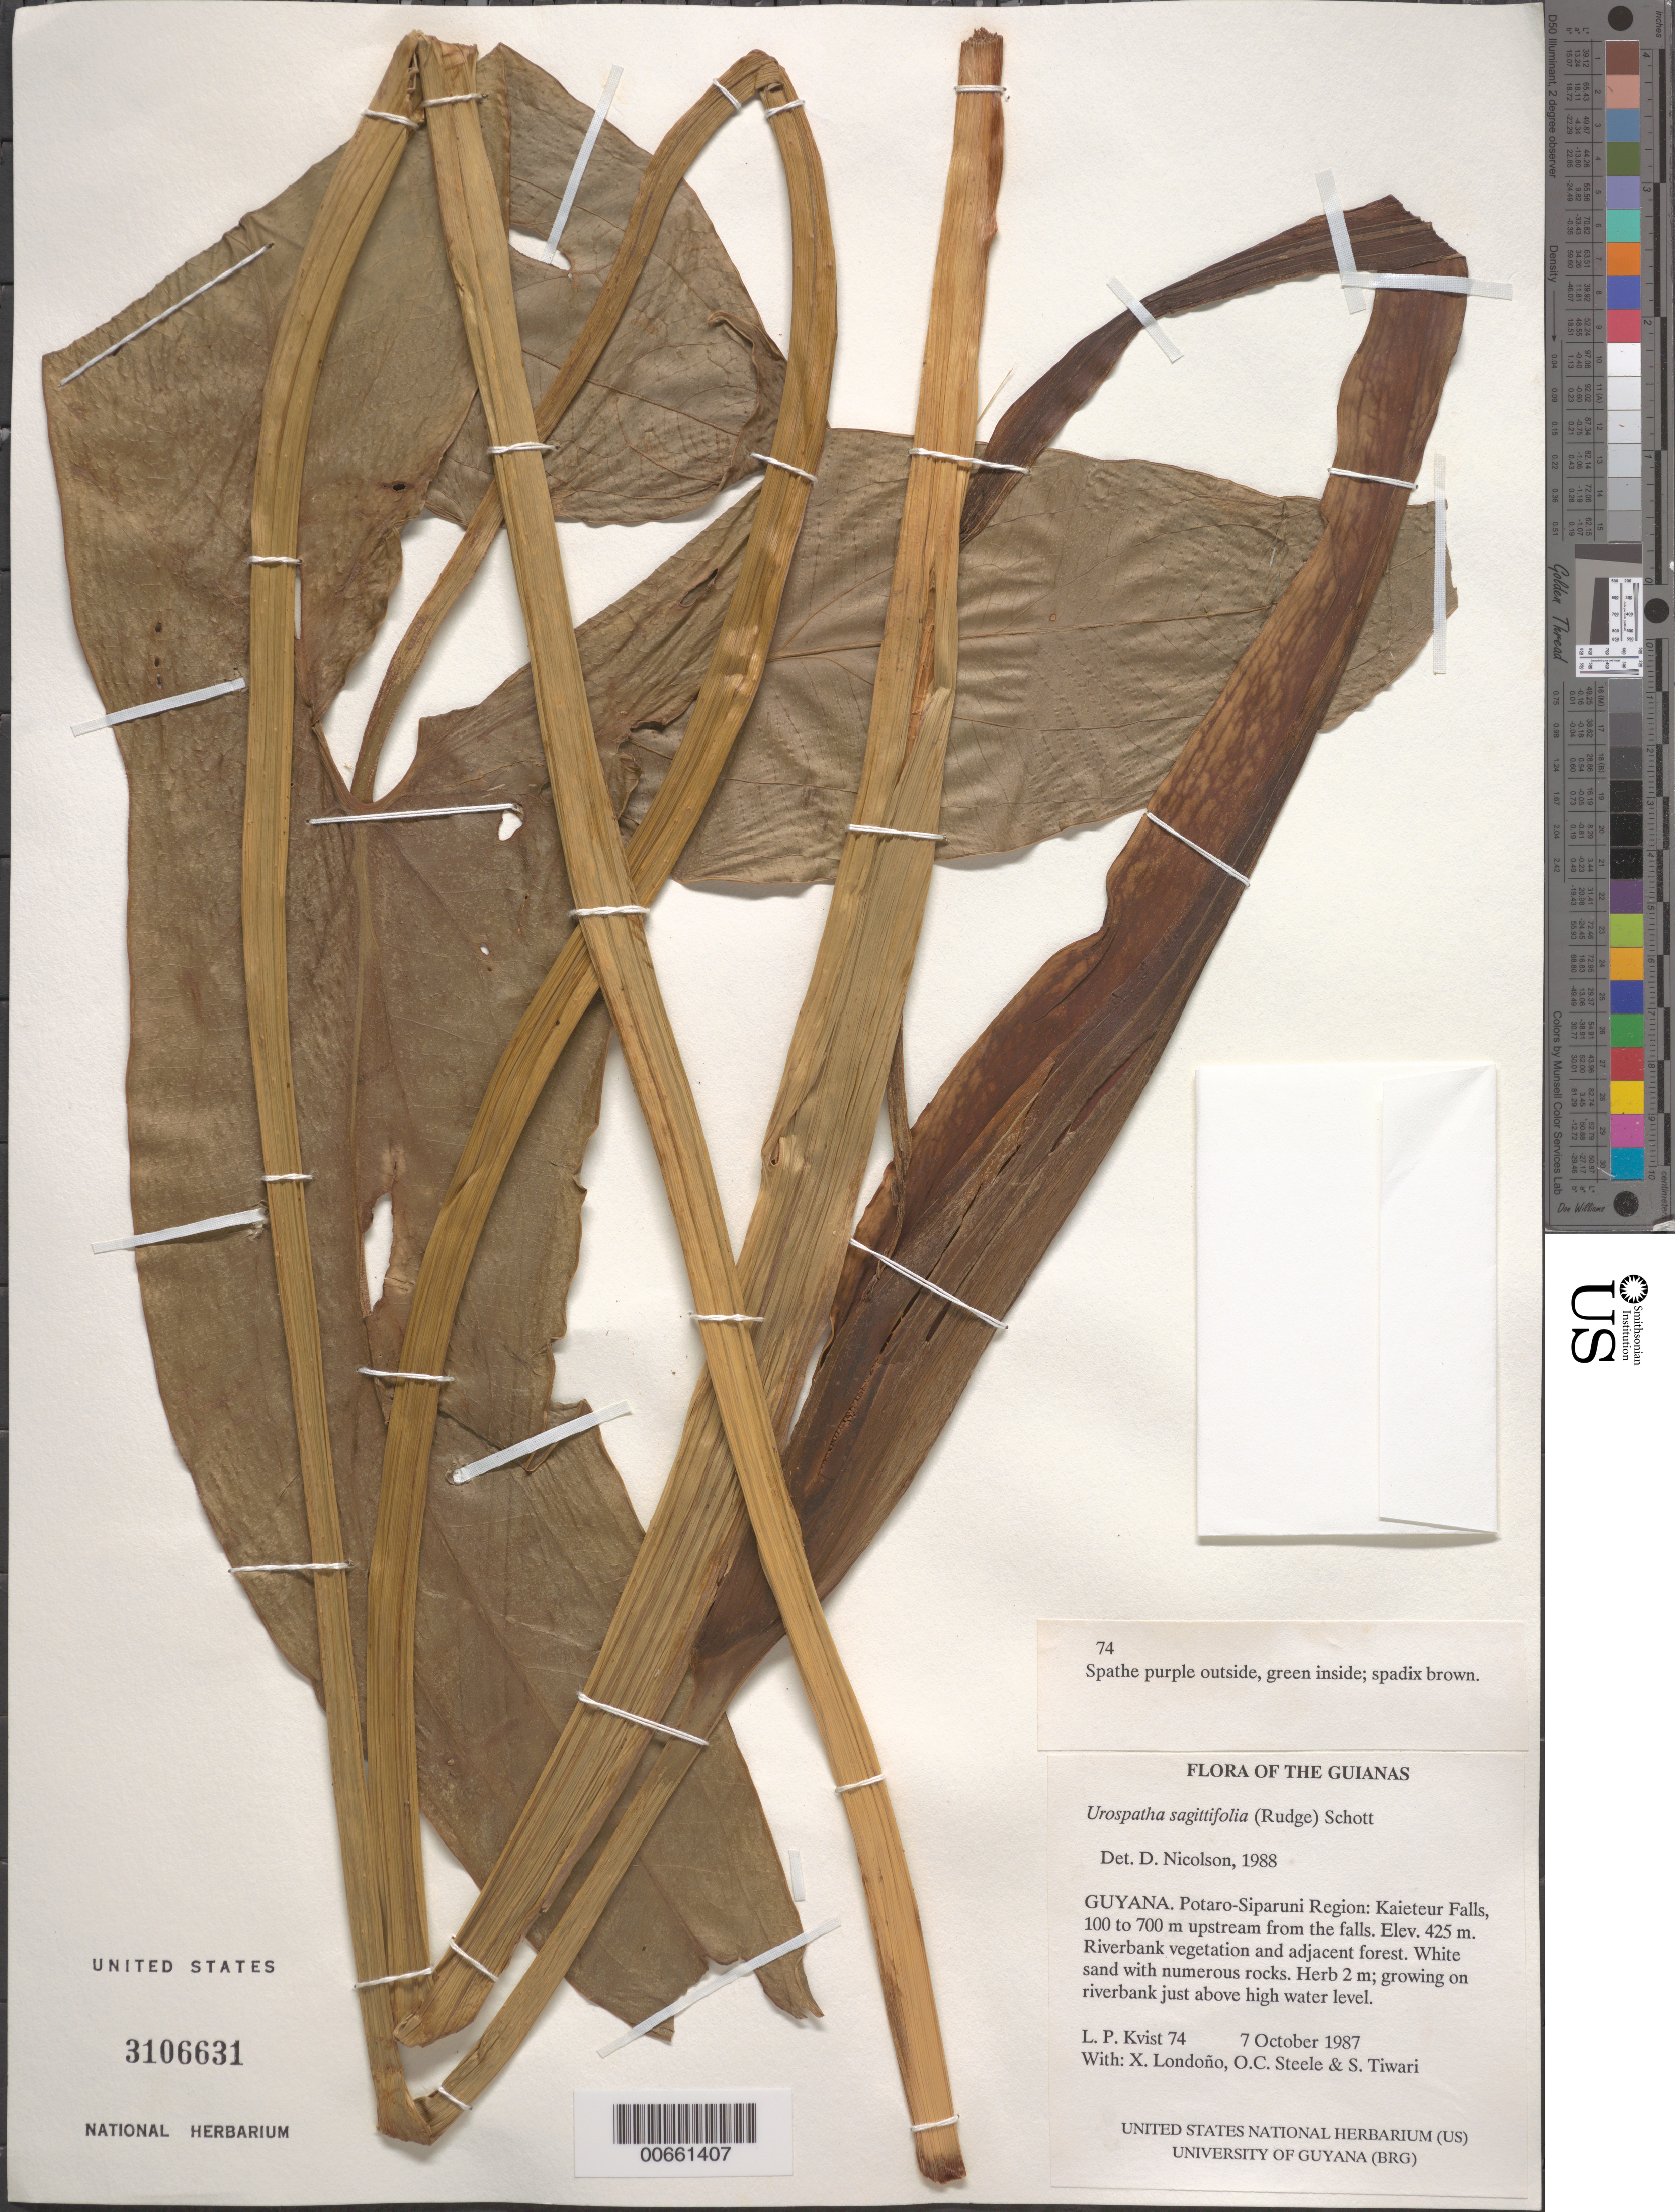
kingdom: Plantae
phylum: Tracheophyta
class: Liliopsida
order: Alismatales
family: Araceae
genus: Urospatha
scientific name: Urospatha sagittifolia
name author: (Rudge) Schott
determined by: Nicolson, Dan H.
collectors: L. P. Kvist, X. Londoño, O. C. Steele & S. Tiwari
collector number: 74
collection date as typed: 7 October 1987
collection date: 1987-10-07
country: Guyana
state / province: Potaro-Siparuni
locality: Kaieteur Falls, 100 to 700 m upstream from the falls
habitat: Riverbank vegetation and adjacent forest. White sand with numerous rocks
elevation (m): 425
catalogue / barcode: US 3106631